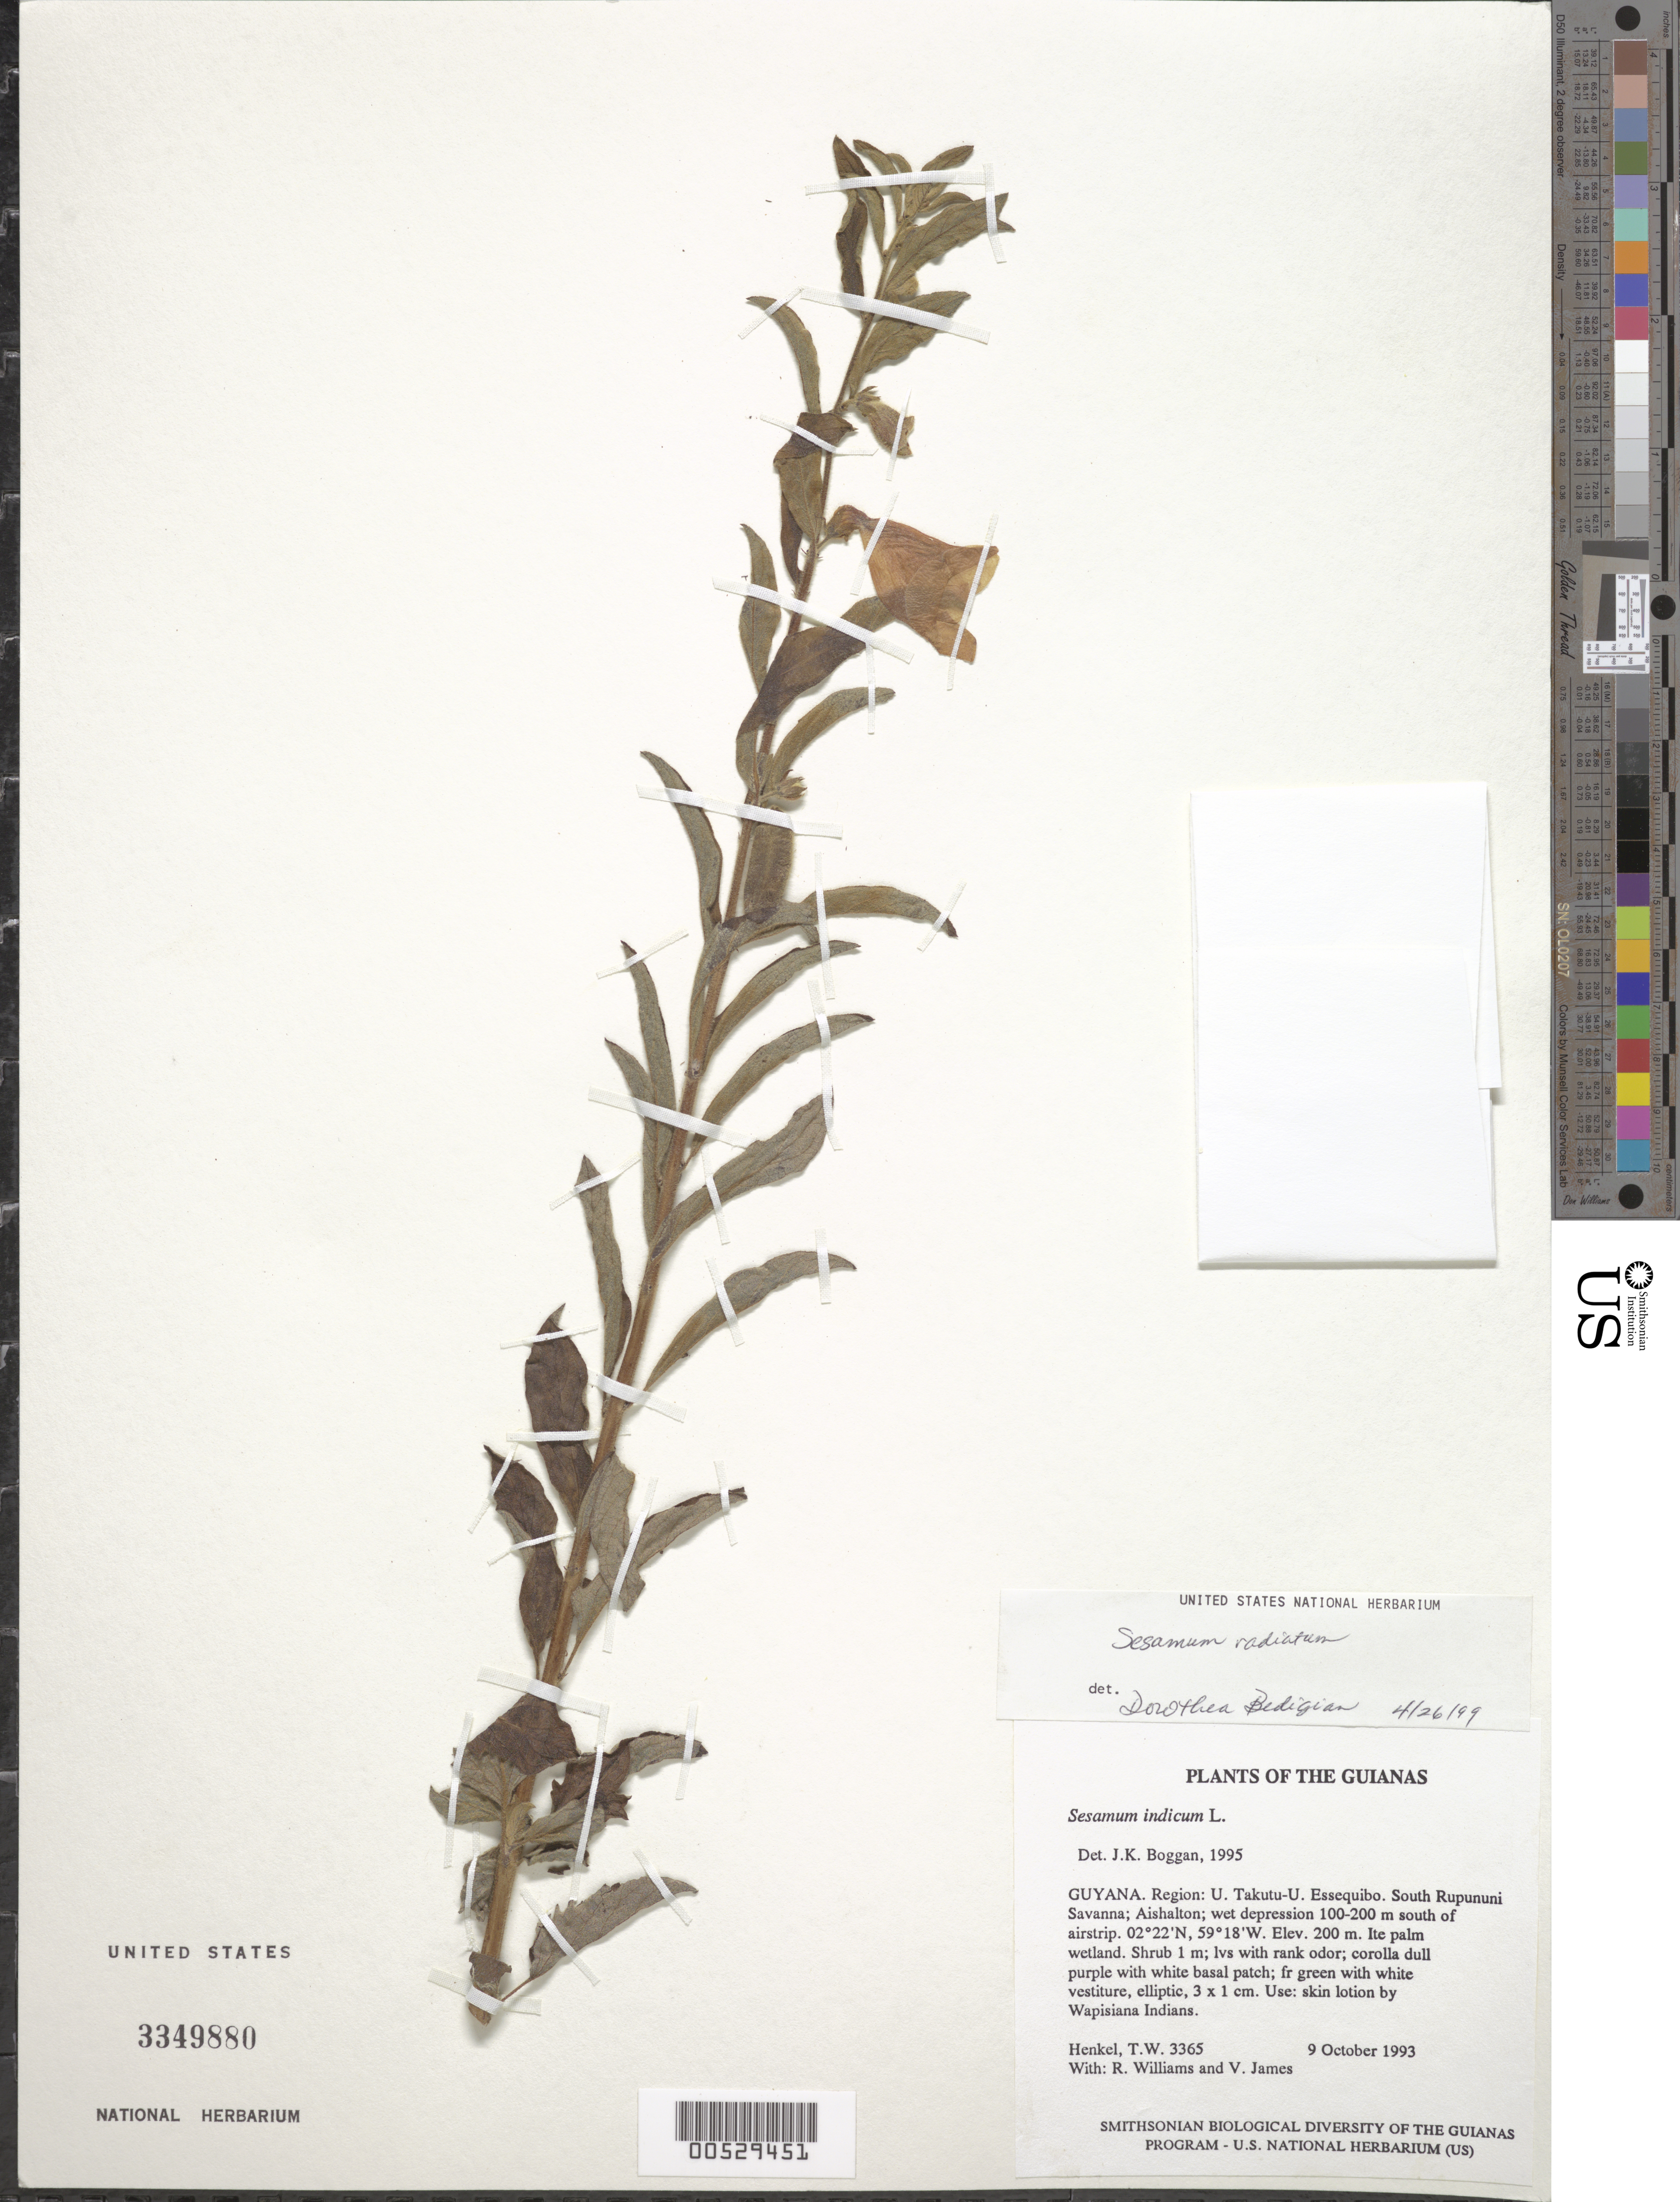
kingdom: Plantae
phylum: Tracheophyta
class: Magnoliopsida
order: Lamiales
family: Pedaliaceae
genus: Sesamum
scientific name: Sesamum radiatum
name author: Schum. & Thonn.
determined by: Bedigian, D.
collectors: T. Henkel, R. Williams & V. James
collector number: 3365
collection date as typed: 9 October 1993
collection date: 1993-10-09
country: Guyana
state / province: U. Takutu-U. Essequibo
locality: South Rupununi Savanna; Aishalton; wet depression 100-200 m south of airstrip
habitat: Ite palm wetland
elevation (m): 200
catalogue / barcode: US 3349880